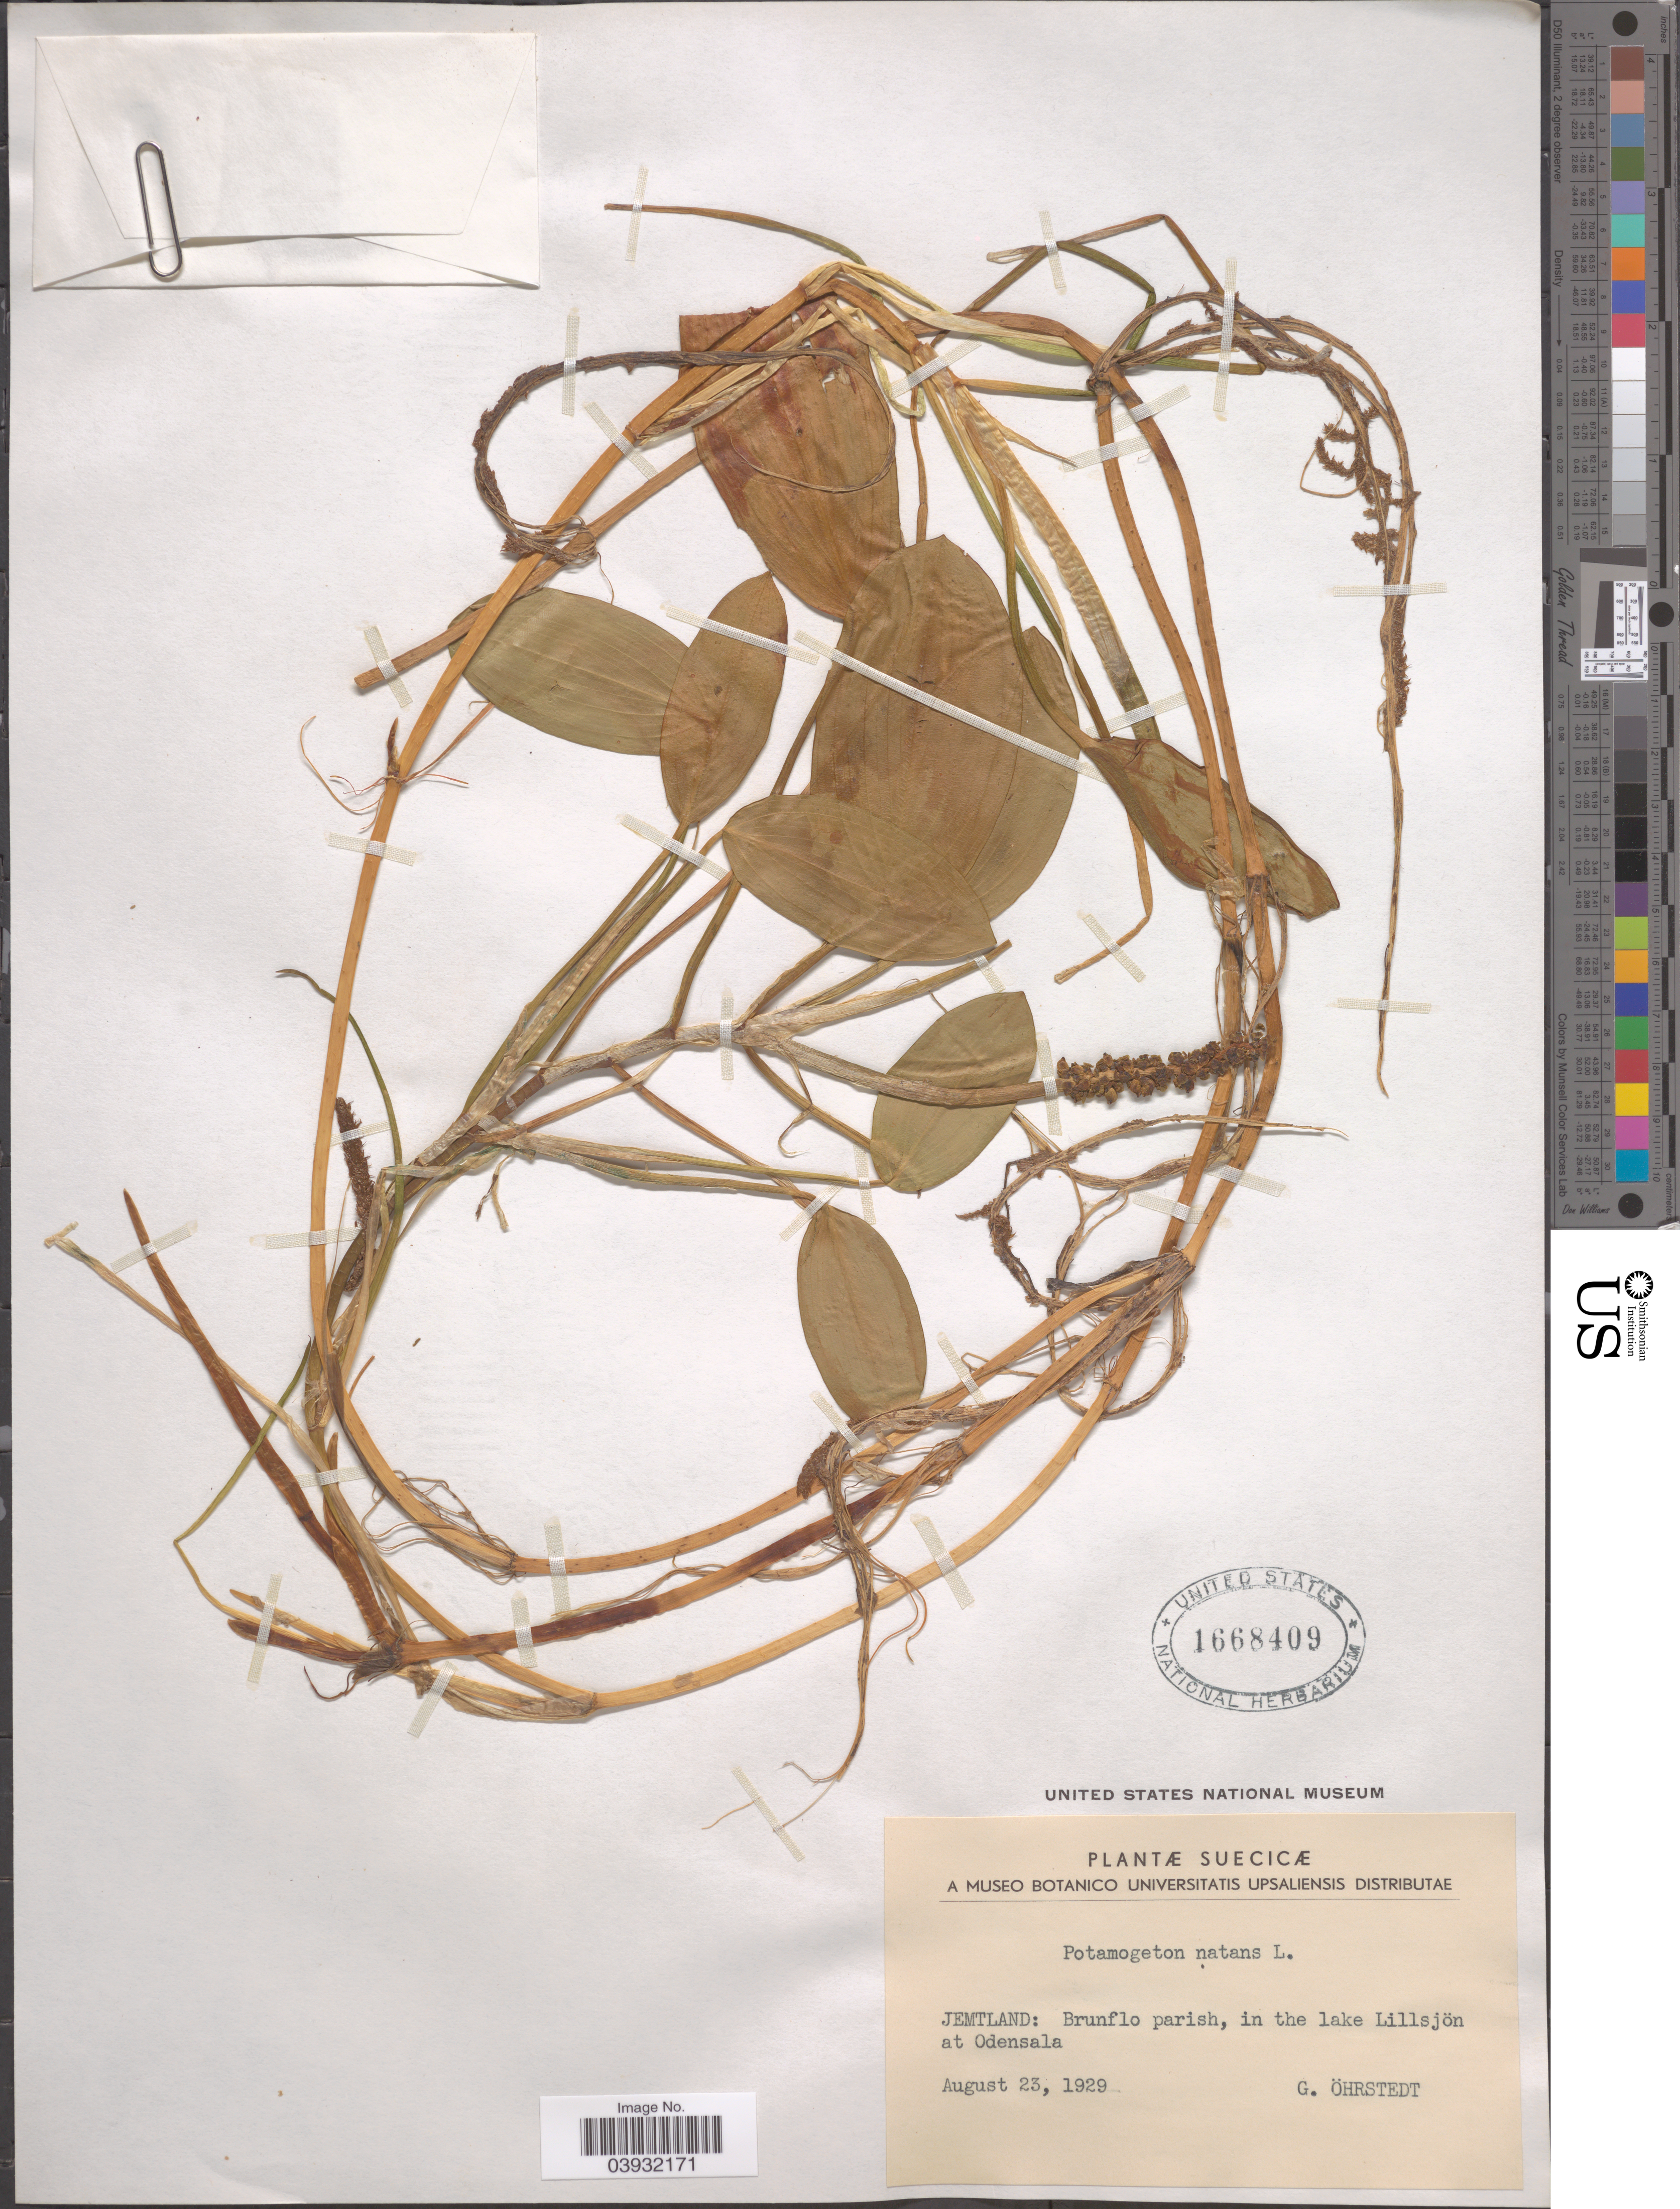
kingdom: Plantae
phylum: Tracheophyta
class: Liliopsida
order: Alismatales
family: Potamogetonaceae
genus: Potamogeton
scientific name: Potamogeton natans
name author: L.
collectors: G. Öhrstedt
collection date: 1929-08-23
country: Sweden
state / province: Jämtland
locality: Suecicæ. Jemtland: Brunflo parish, in the lake Lillsjön at Odensala.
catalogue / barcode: US 1668409